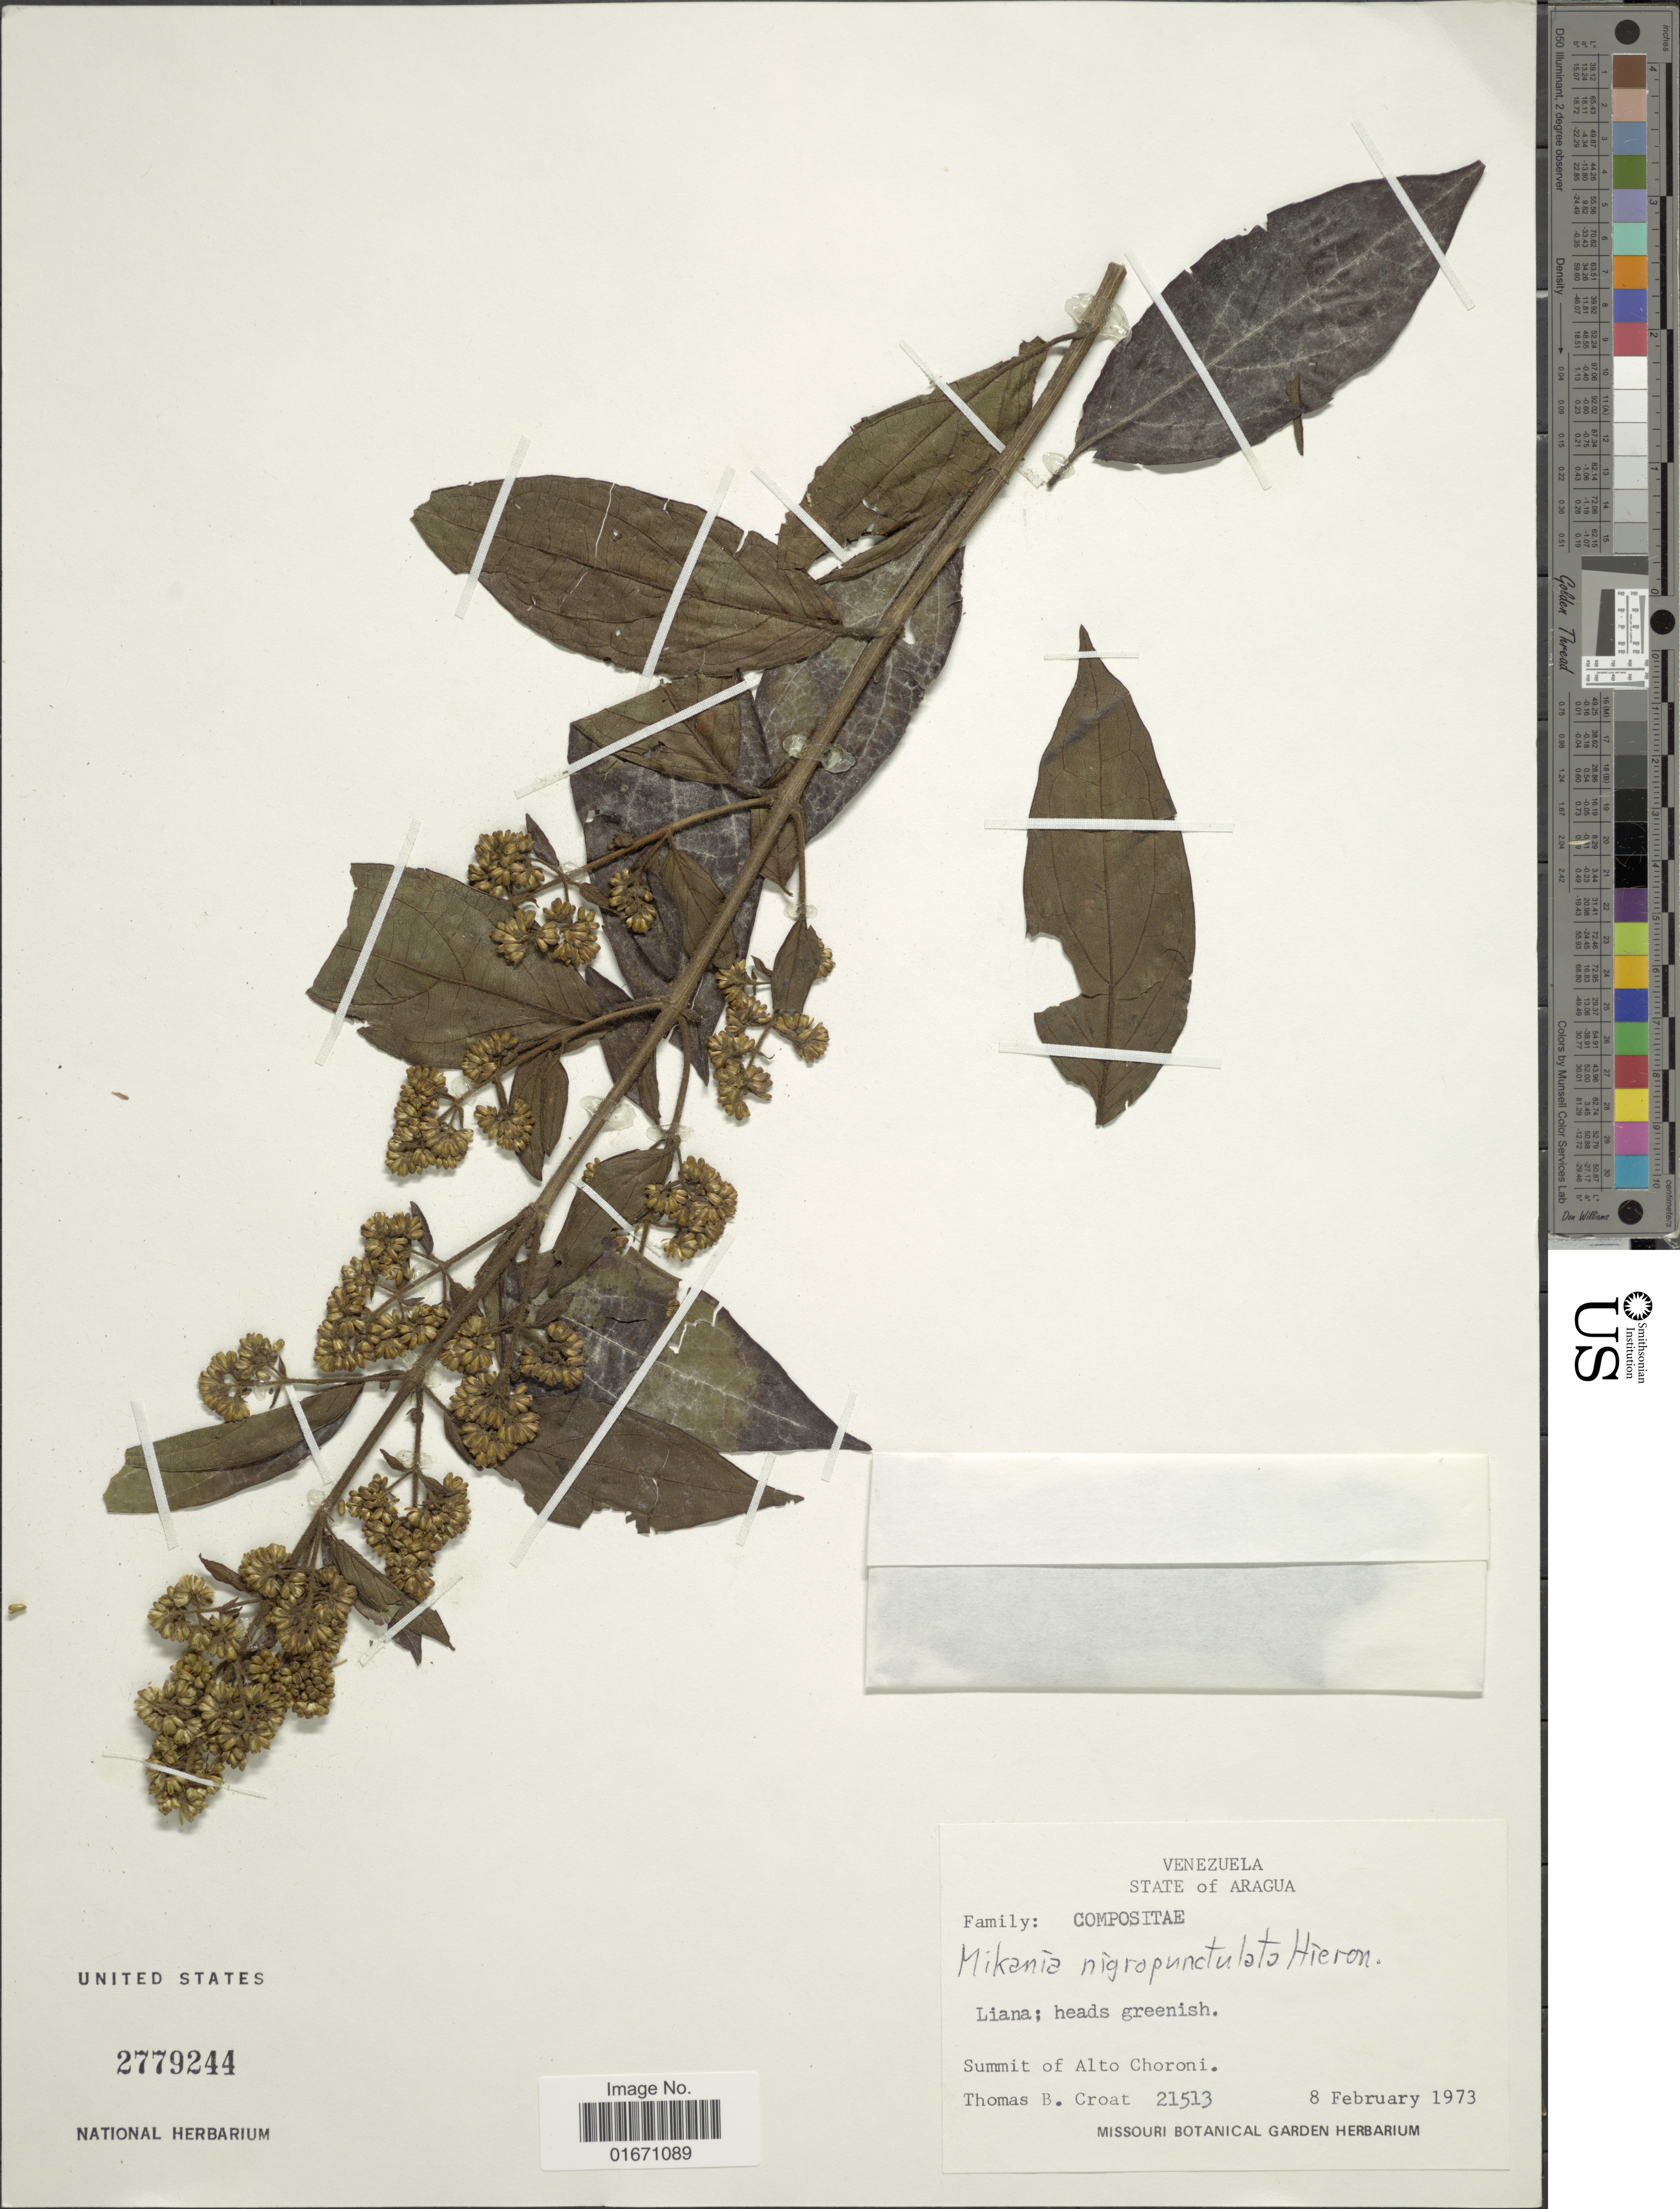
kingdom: Plantae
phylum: Tracheophyta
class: Magnoliopsida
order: Asterales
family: Asteraceae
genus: Mikania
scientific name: Mikania nigropunctulata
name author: Hieron.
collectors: T. B. Croat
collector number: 21513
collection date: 1973-02-08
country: Venezuela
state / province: Aragua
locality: Summit of Alto Choroni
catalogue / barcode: US 2779244